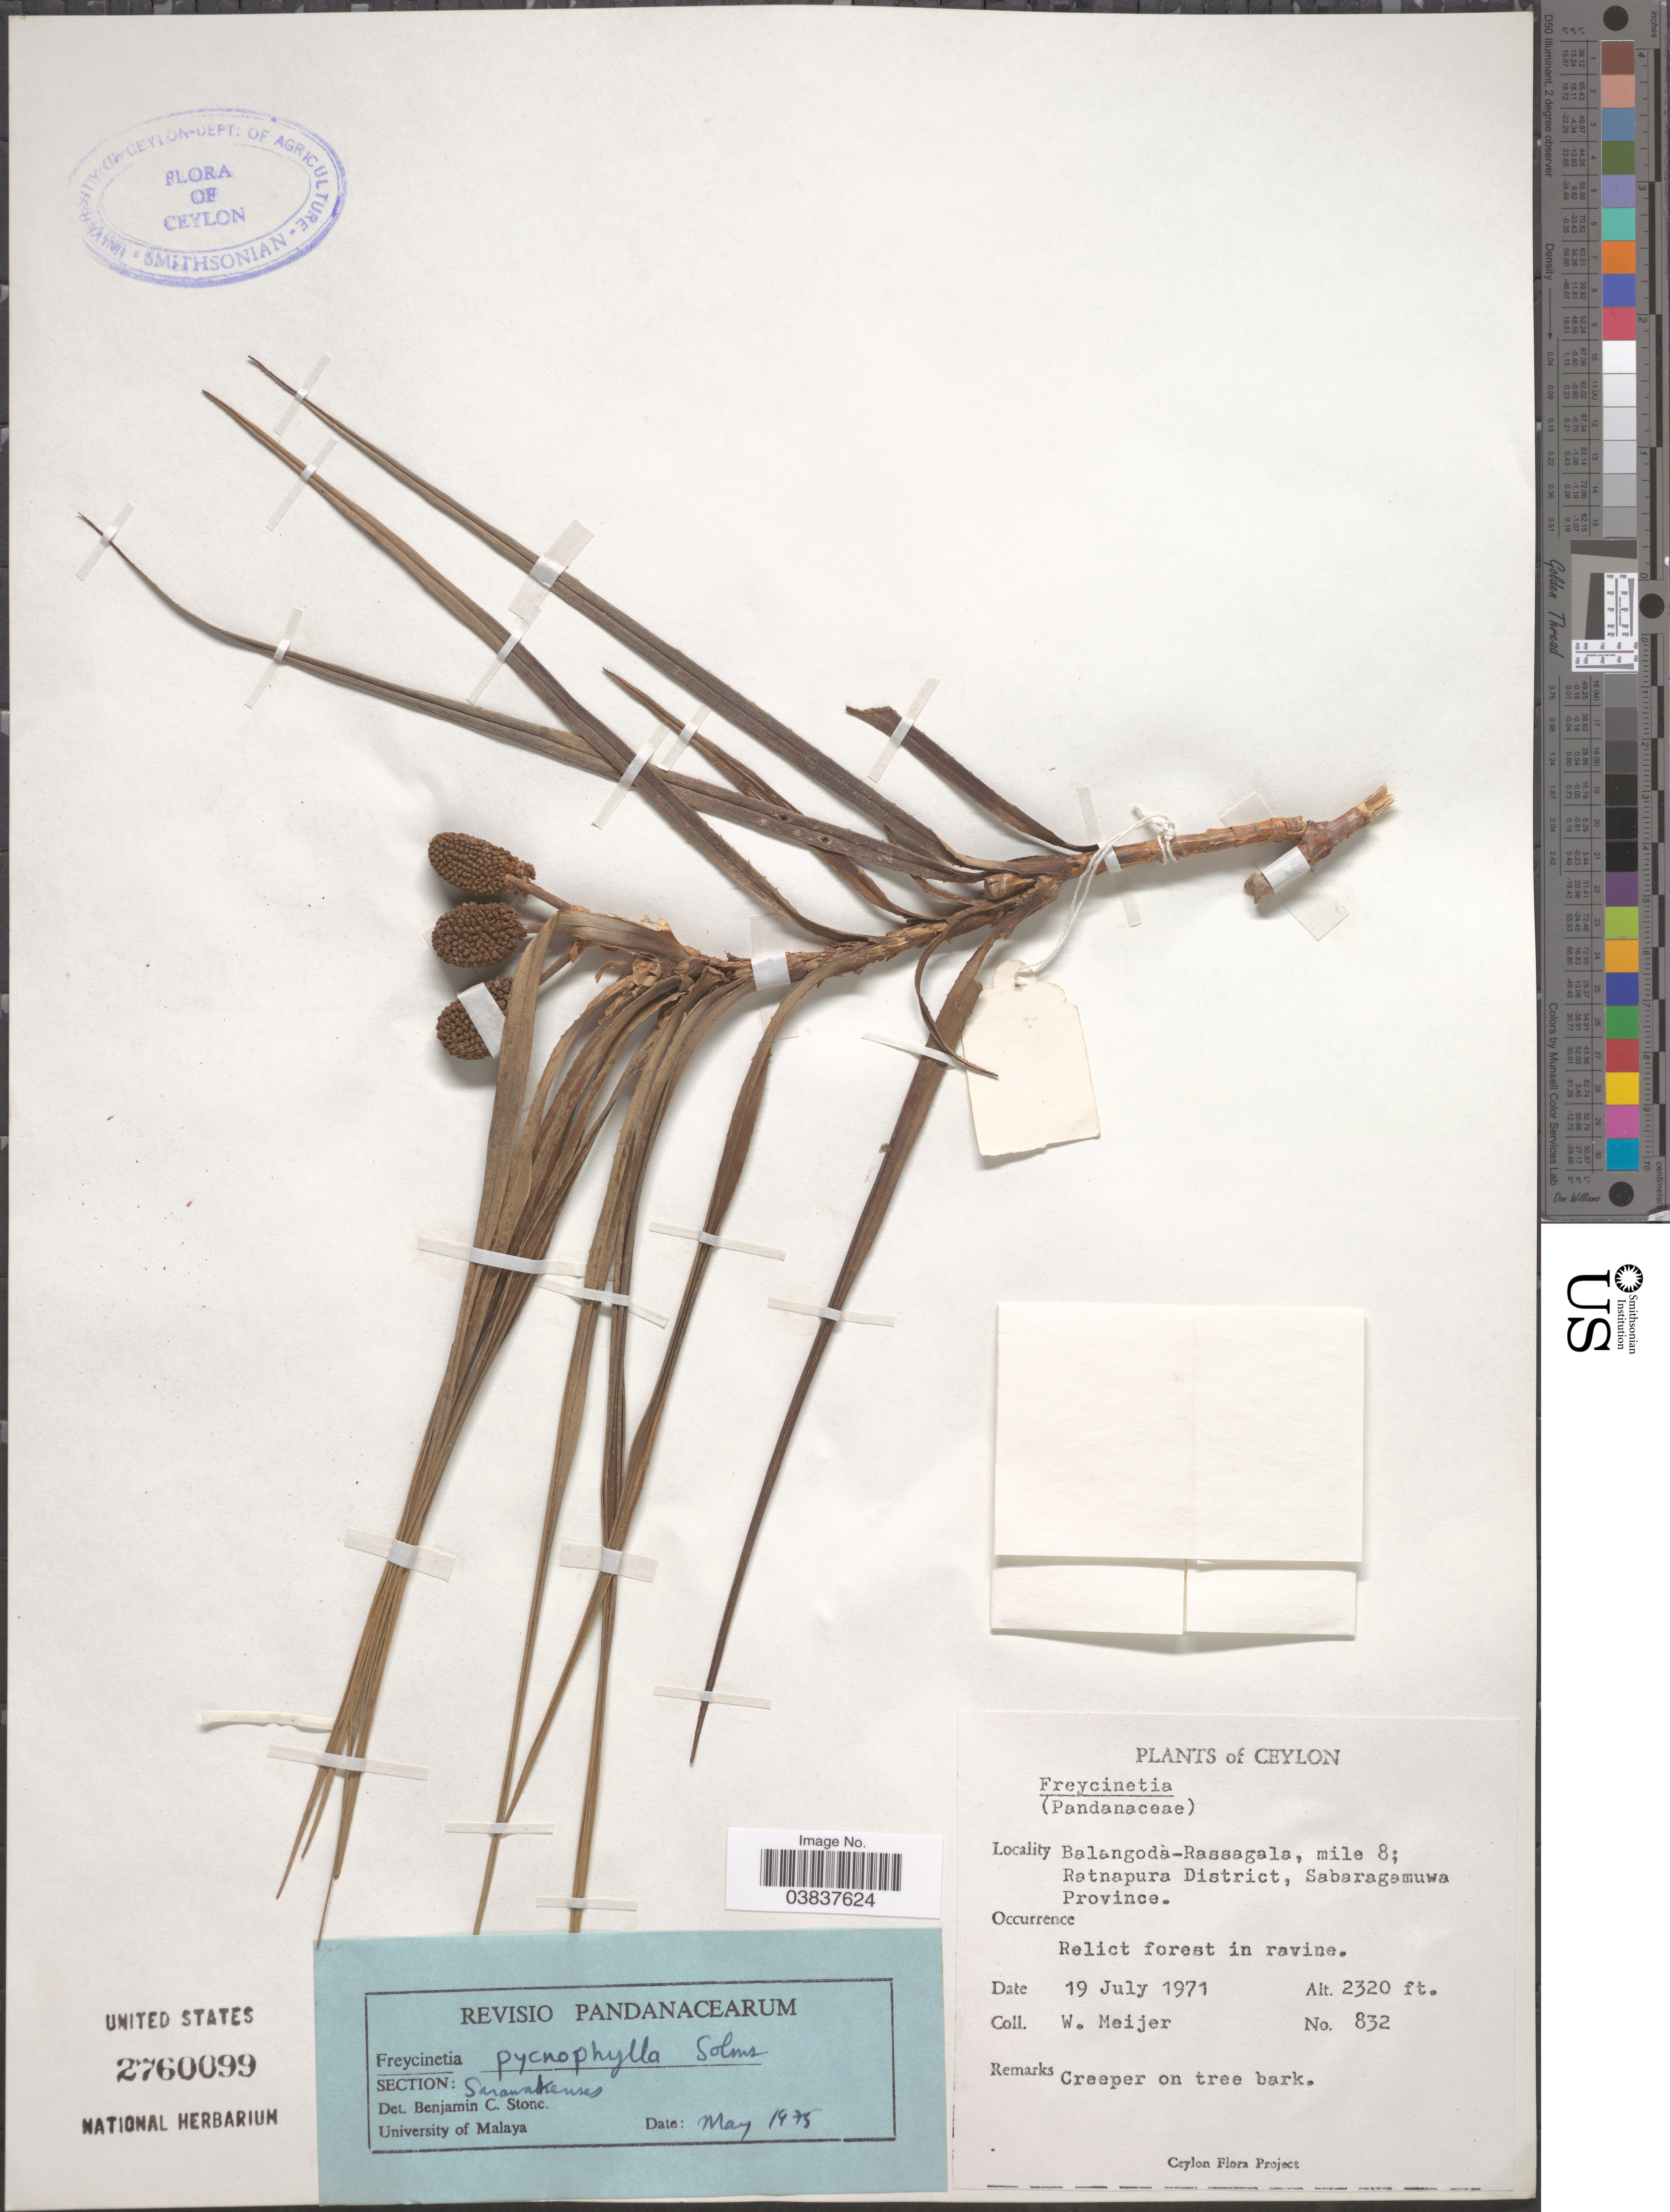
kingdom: Plantae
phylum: Tracheophyta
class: Liliopsida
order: Pandanales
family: Pandanaceae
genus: Freycinetia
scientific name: Freycinetia pycnocephala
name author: Solms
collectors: W. Meijer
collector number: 832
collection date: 1971-07-19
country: Sri Lanka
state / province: Sabaragamuwa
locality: Ceylon. Balangodà-Rassagala, mile 8; Ratnapura District.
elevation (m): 707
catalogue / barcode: US 2760099